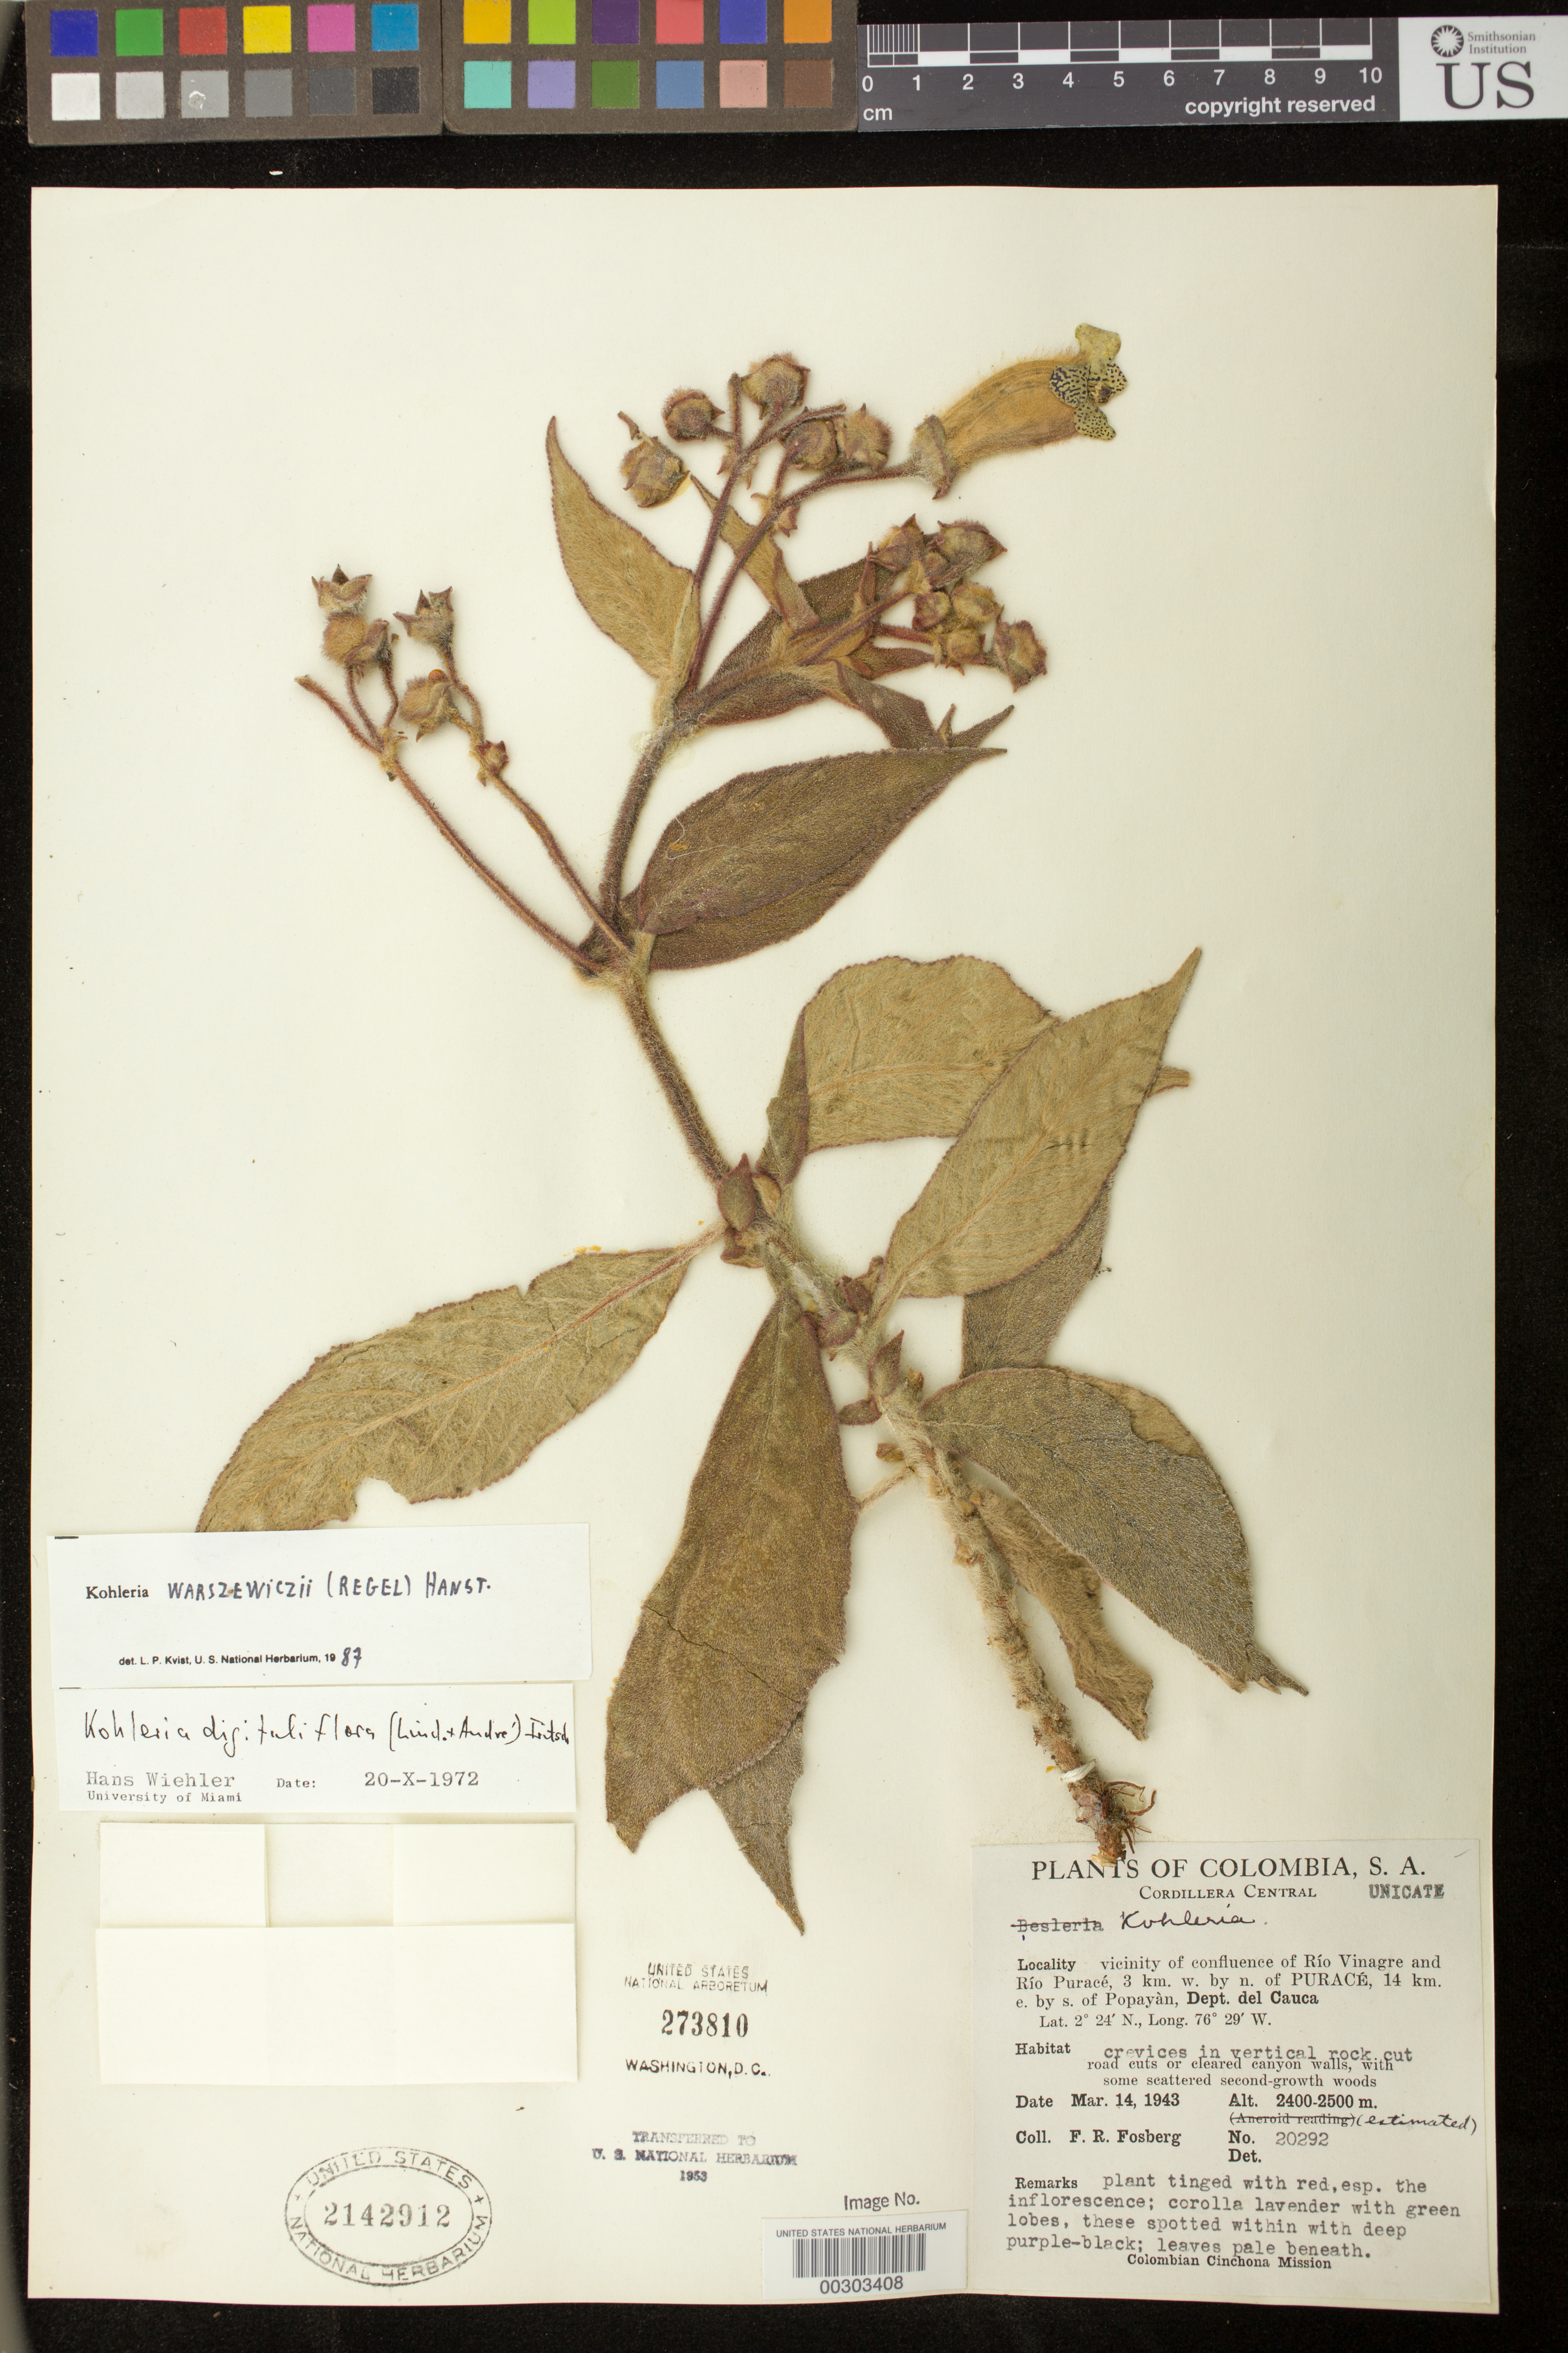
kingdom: Plantae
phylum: Tracheophyta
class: Magnoliopsida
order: Lamiales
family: Gesneriaceae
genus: Kohleria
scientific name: Kohleria warszewiczii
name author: (Regel) Hanst.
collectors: F. R. Fosberg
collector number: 20292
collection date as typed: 14 Mar 1943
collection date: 1943-03-14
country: Colombia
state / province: Cauca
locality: Cordillera Central, vicinity of confluence of Rio Vinagre and Rio Purace, 3 km W by N of Purace, 14 km E by S of Popayan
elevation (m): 2400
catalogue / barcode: US 2142912